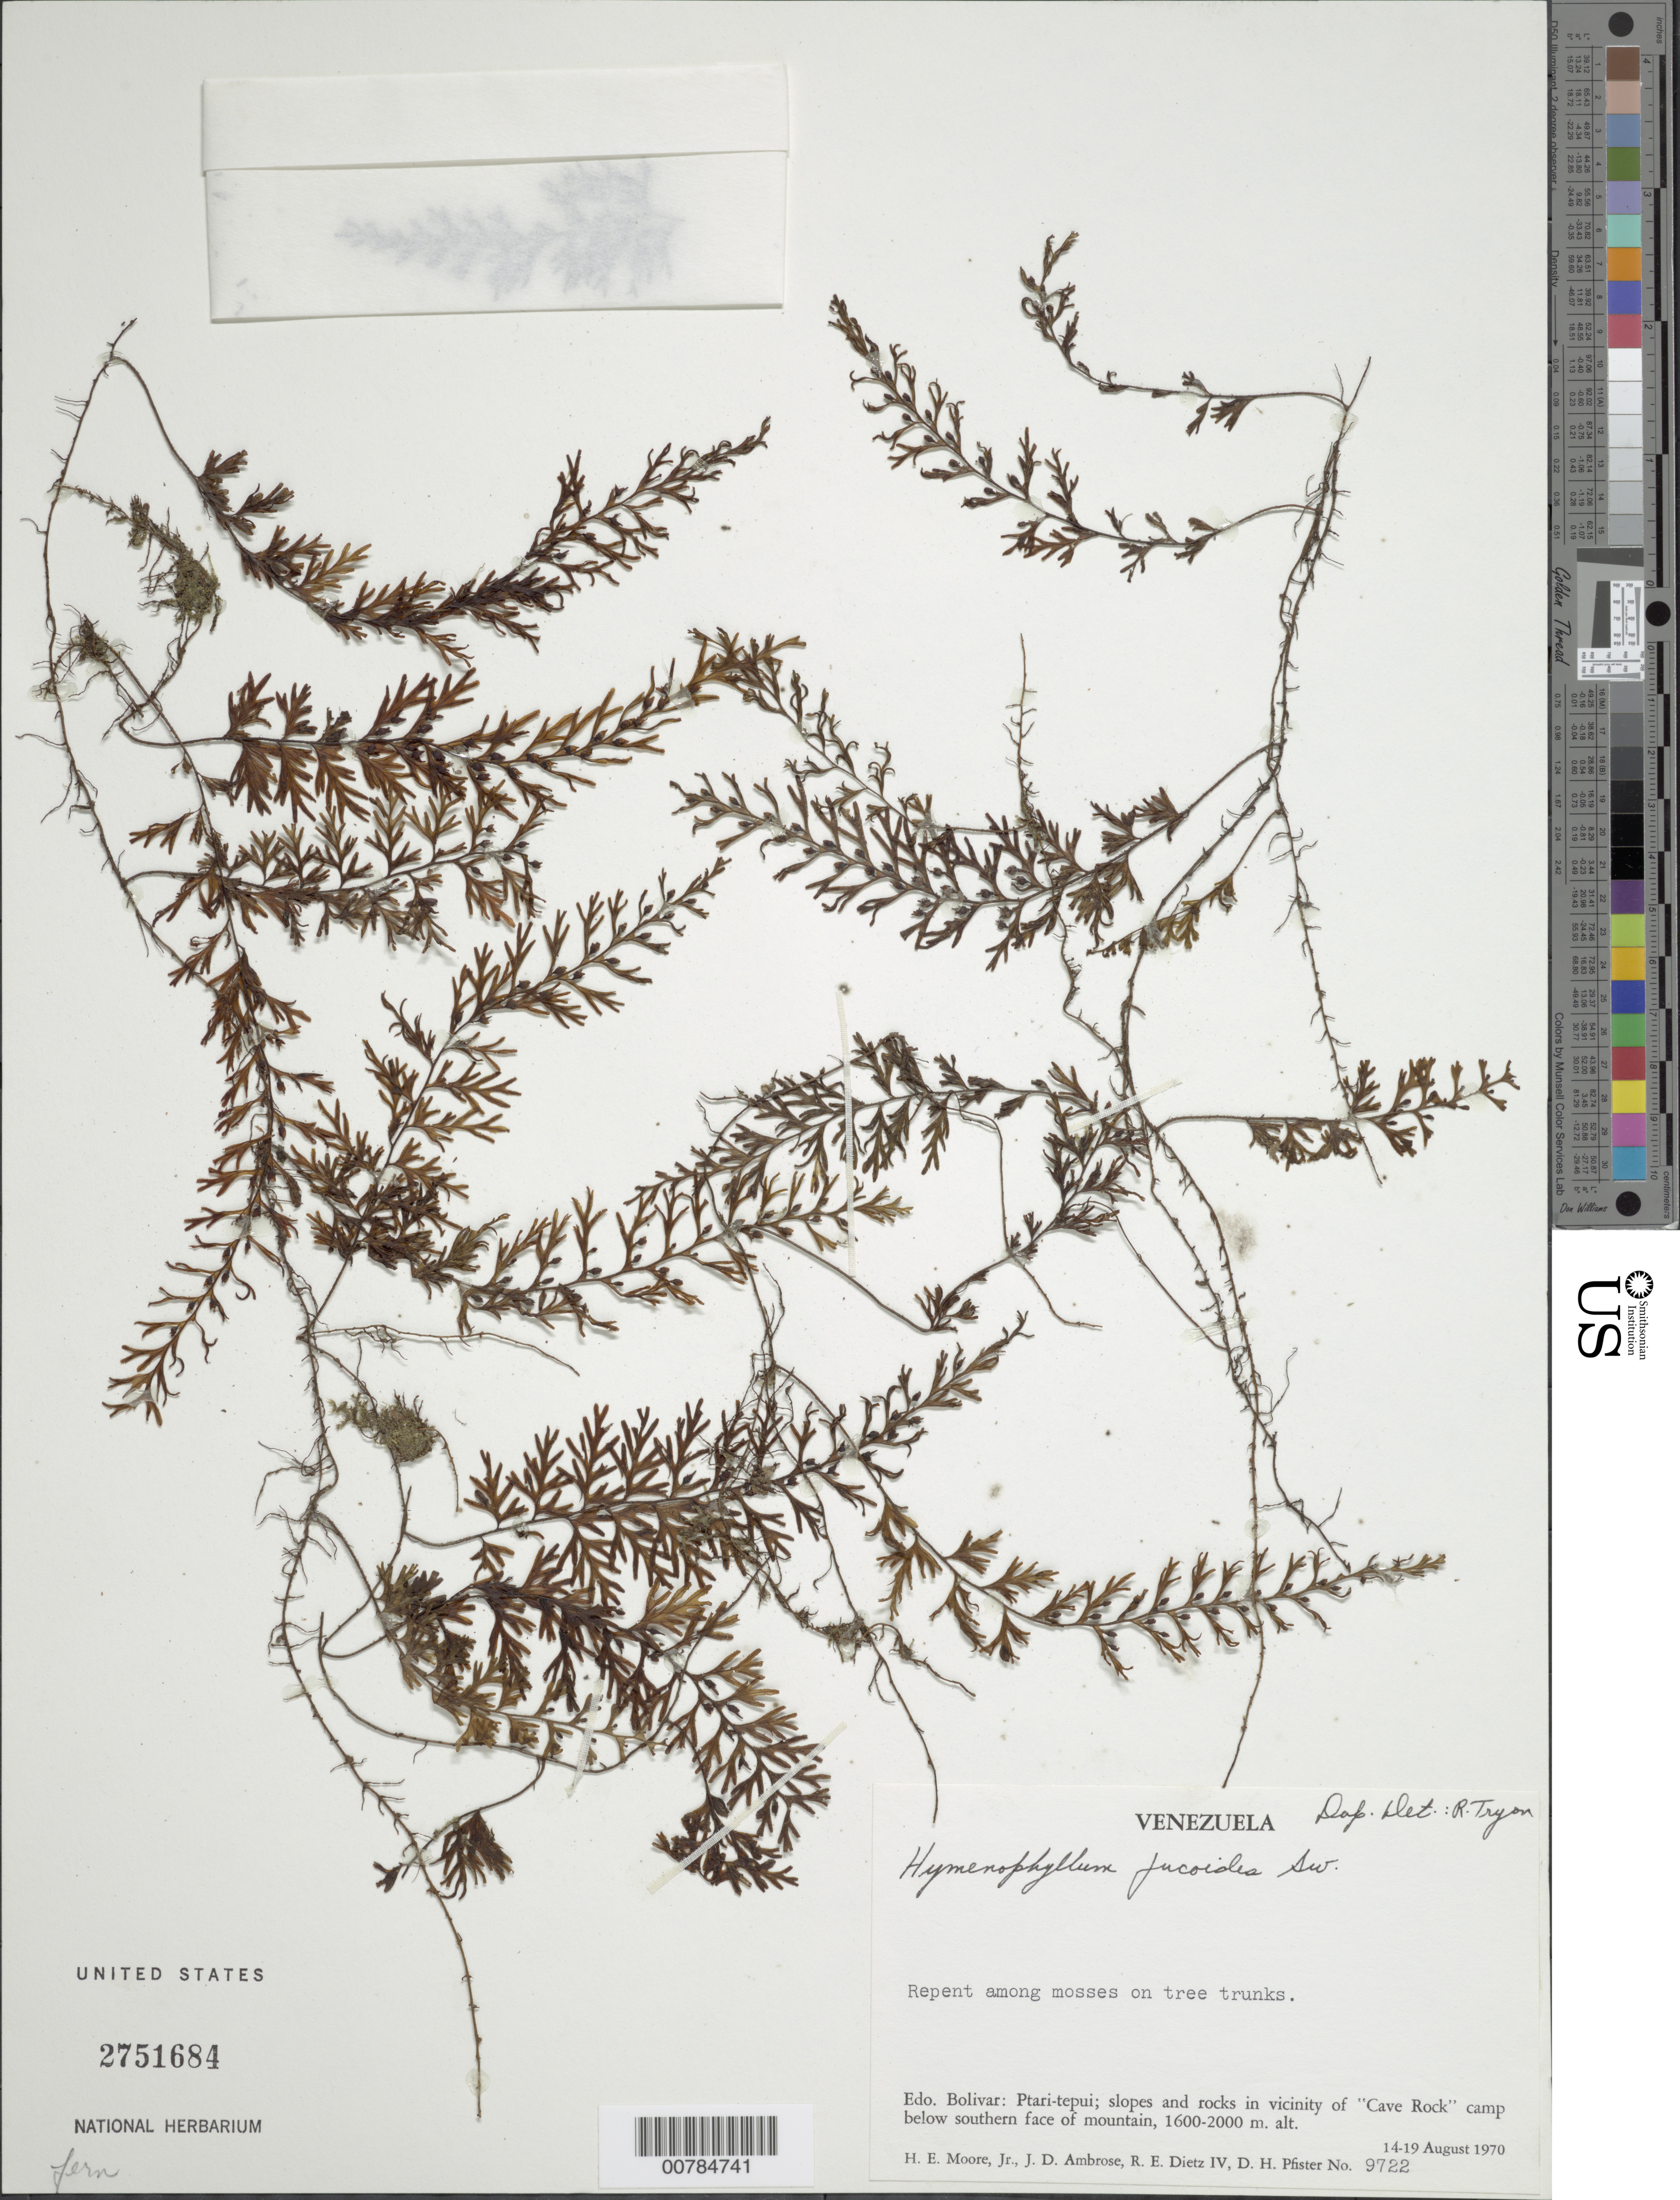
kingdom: Plantae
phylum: Tracheophyta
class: Polypodiopsida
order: Hymenophyllales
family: Hymenophyllaceae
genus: Hymenophyllum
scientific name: Hymenophyllum fucoides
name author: (Sw.) Sw.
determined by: Tryon, Rolla M., Jr.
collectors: H. E. Moore, J. D. Ambrose, R. Dietz & D. H. Pfister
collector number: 9722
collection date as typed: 14-Aug-70 to 19-Aug-70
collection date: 1970-08-14/1970-08-19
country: Venezuela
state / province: Bolívar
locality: Ptari-tepuí, vicinity of "Cave Rock" camp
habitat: Slopes and rocks below southern face of mountain; among mosses on tree trunks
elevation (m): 1600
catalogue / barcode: US 2751684